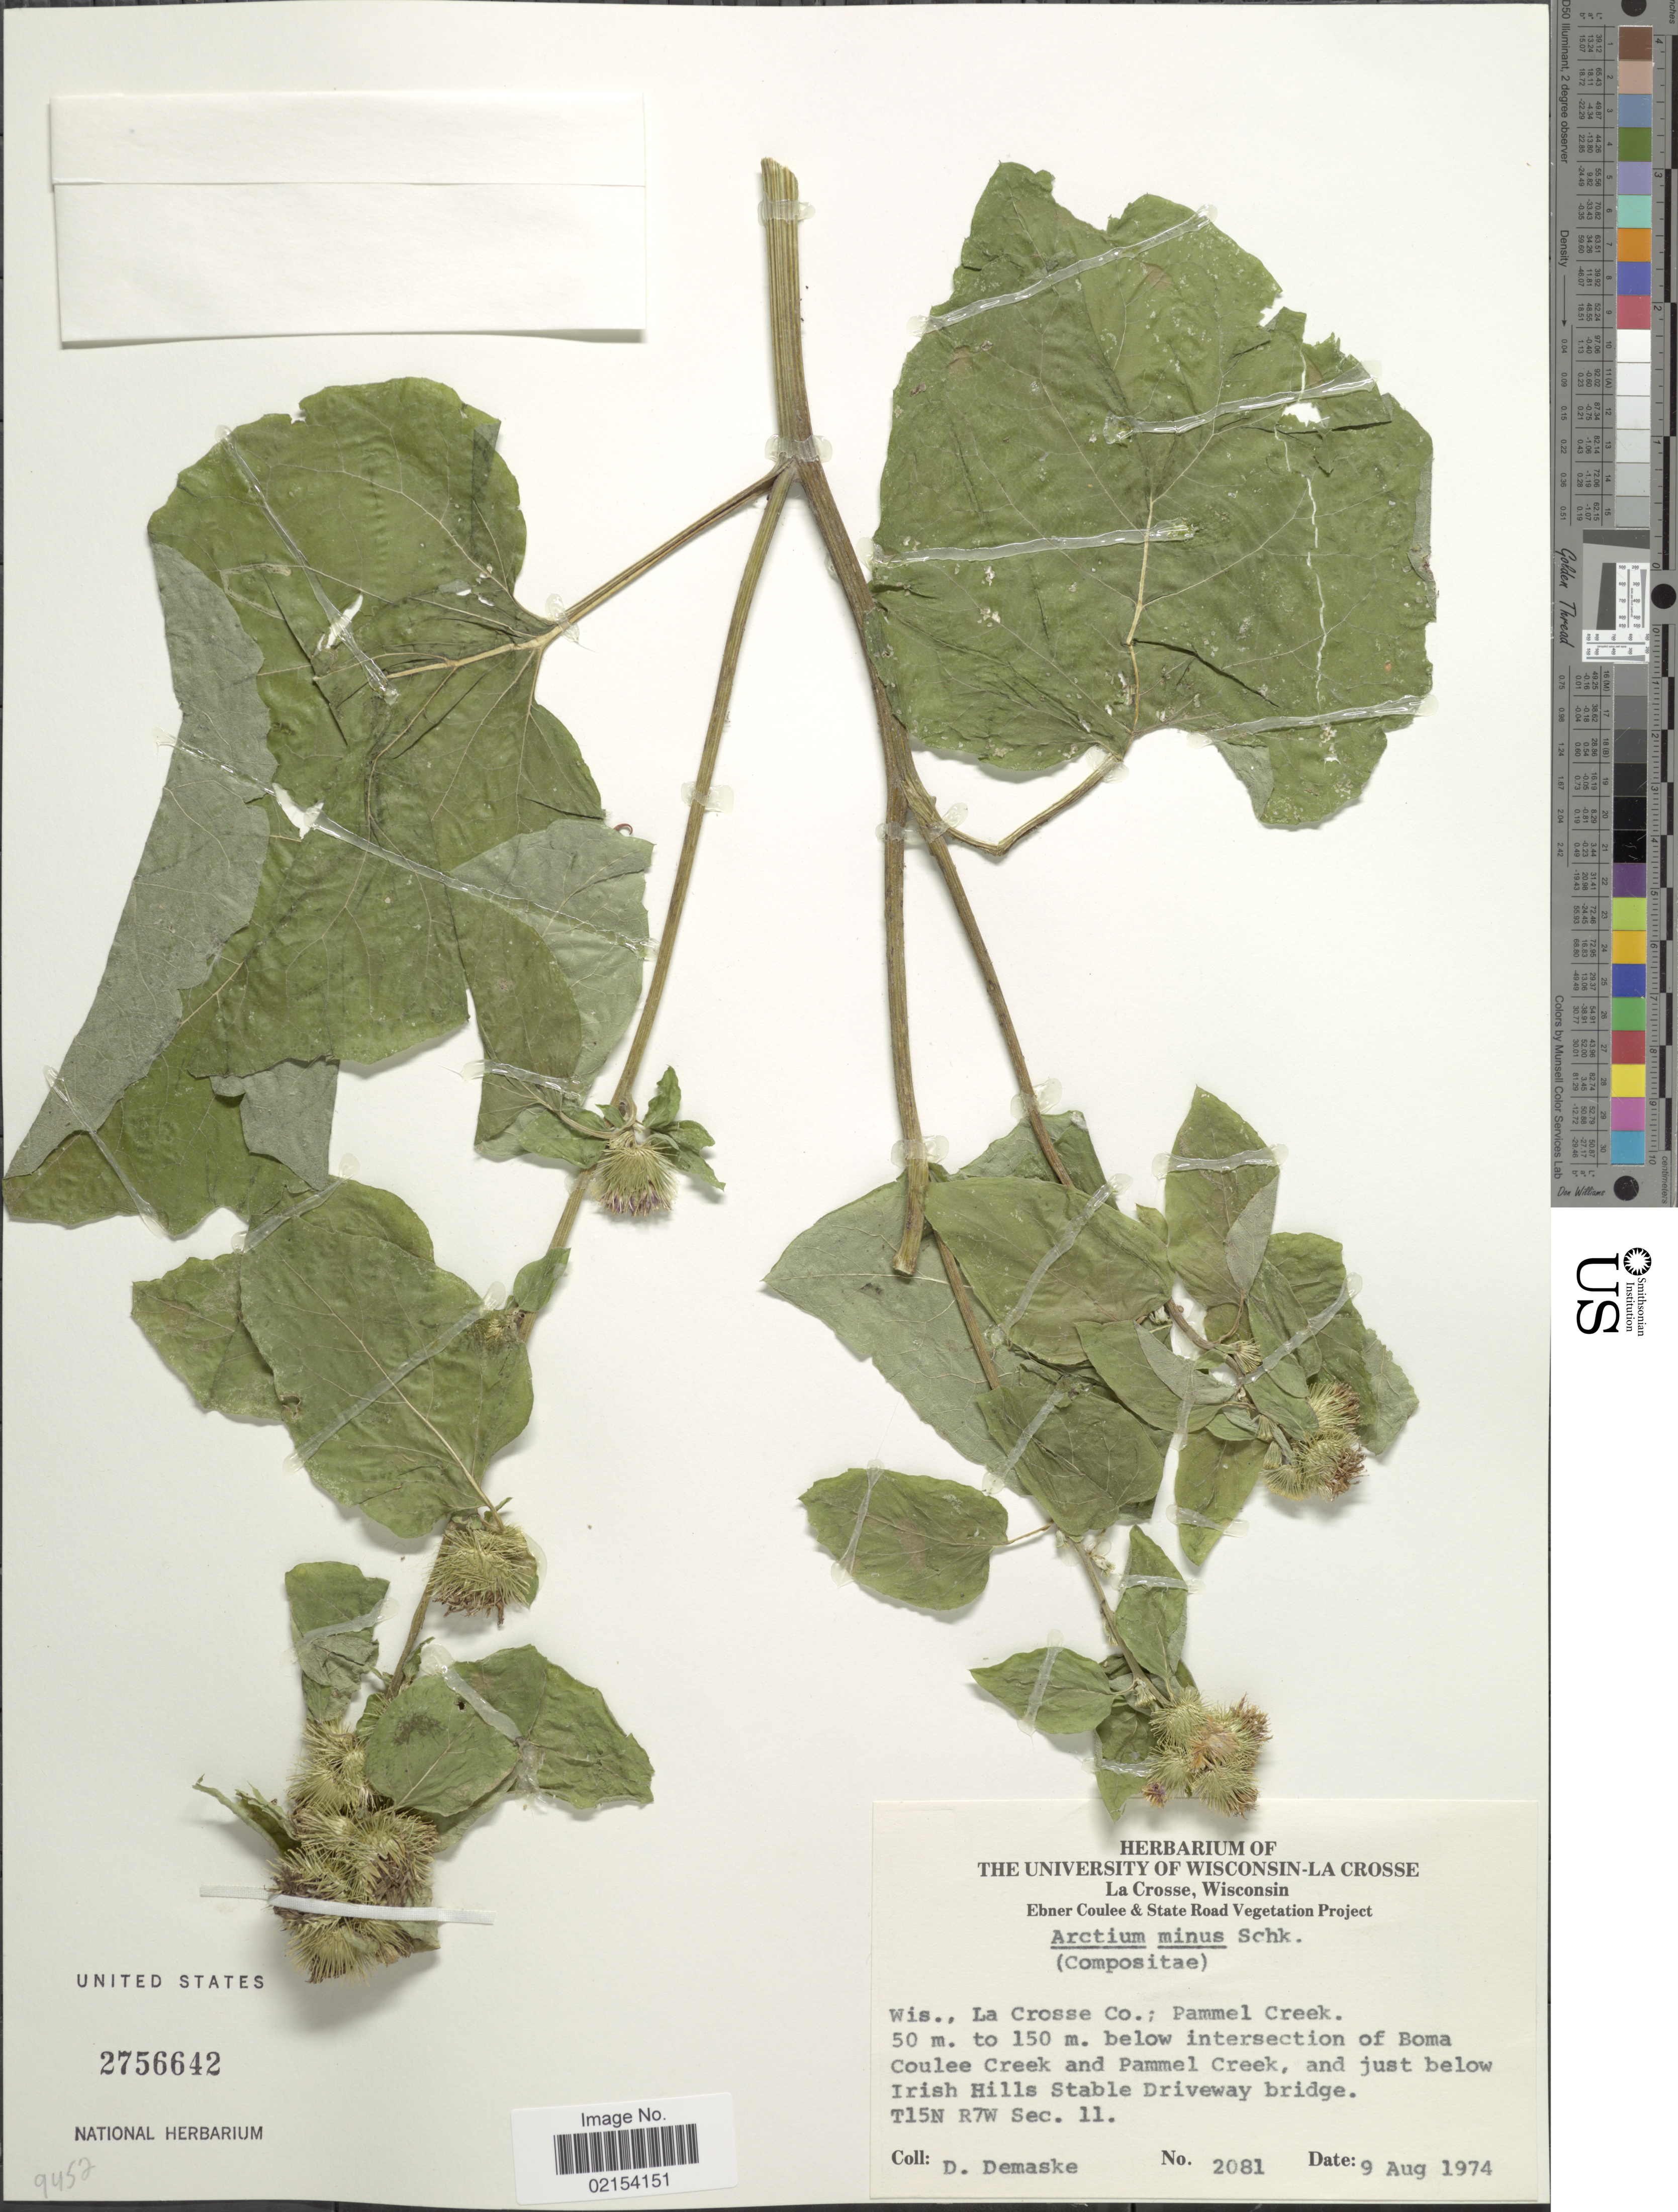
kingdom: Plantae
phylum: Tracheophyta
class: Magnoliopsida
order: Asterales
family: Asteraceae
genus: Arctium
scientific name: Arctium minus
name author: (Hill) Bernh.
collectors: D. Demaske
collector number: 2081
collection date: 1974-08-09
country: United States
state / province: Wisconsin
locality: Wos., La Crosse Co., Pammel Creek 50 m. to 150 m. below intersection of Boma Coulee Creek and pammel Creek, and just below Irish Hills Stabe; Driveway bridge T15N, R 7W Sec. 11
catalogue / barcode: US 2756642